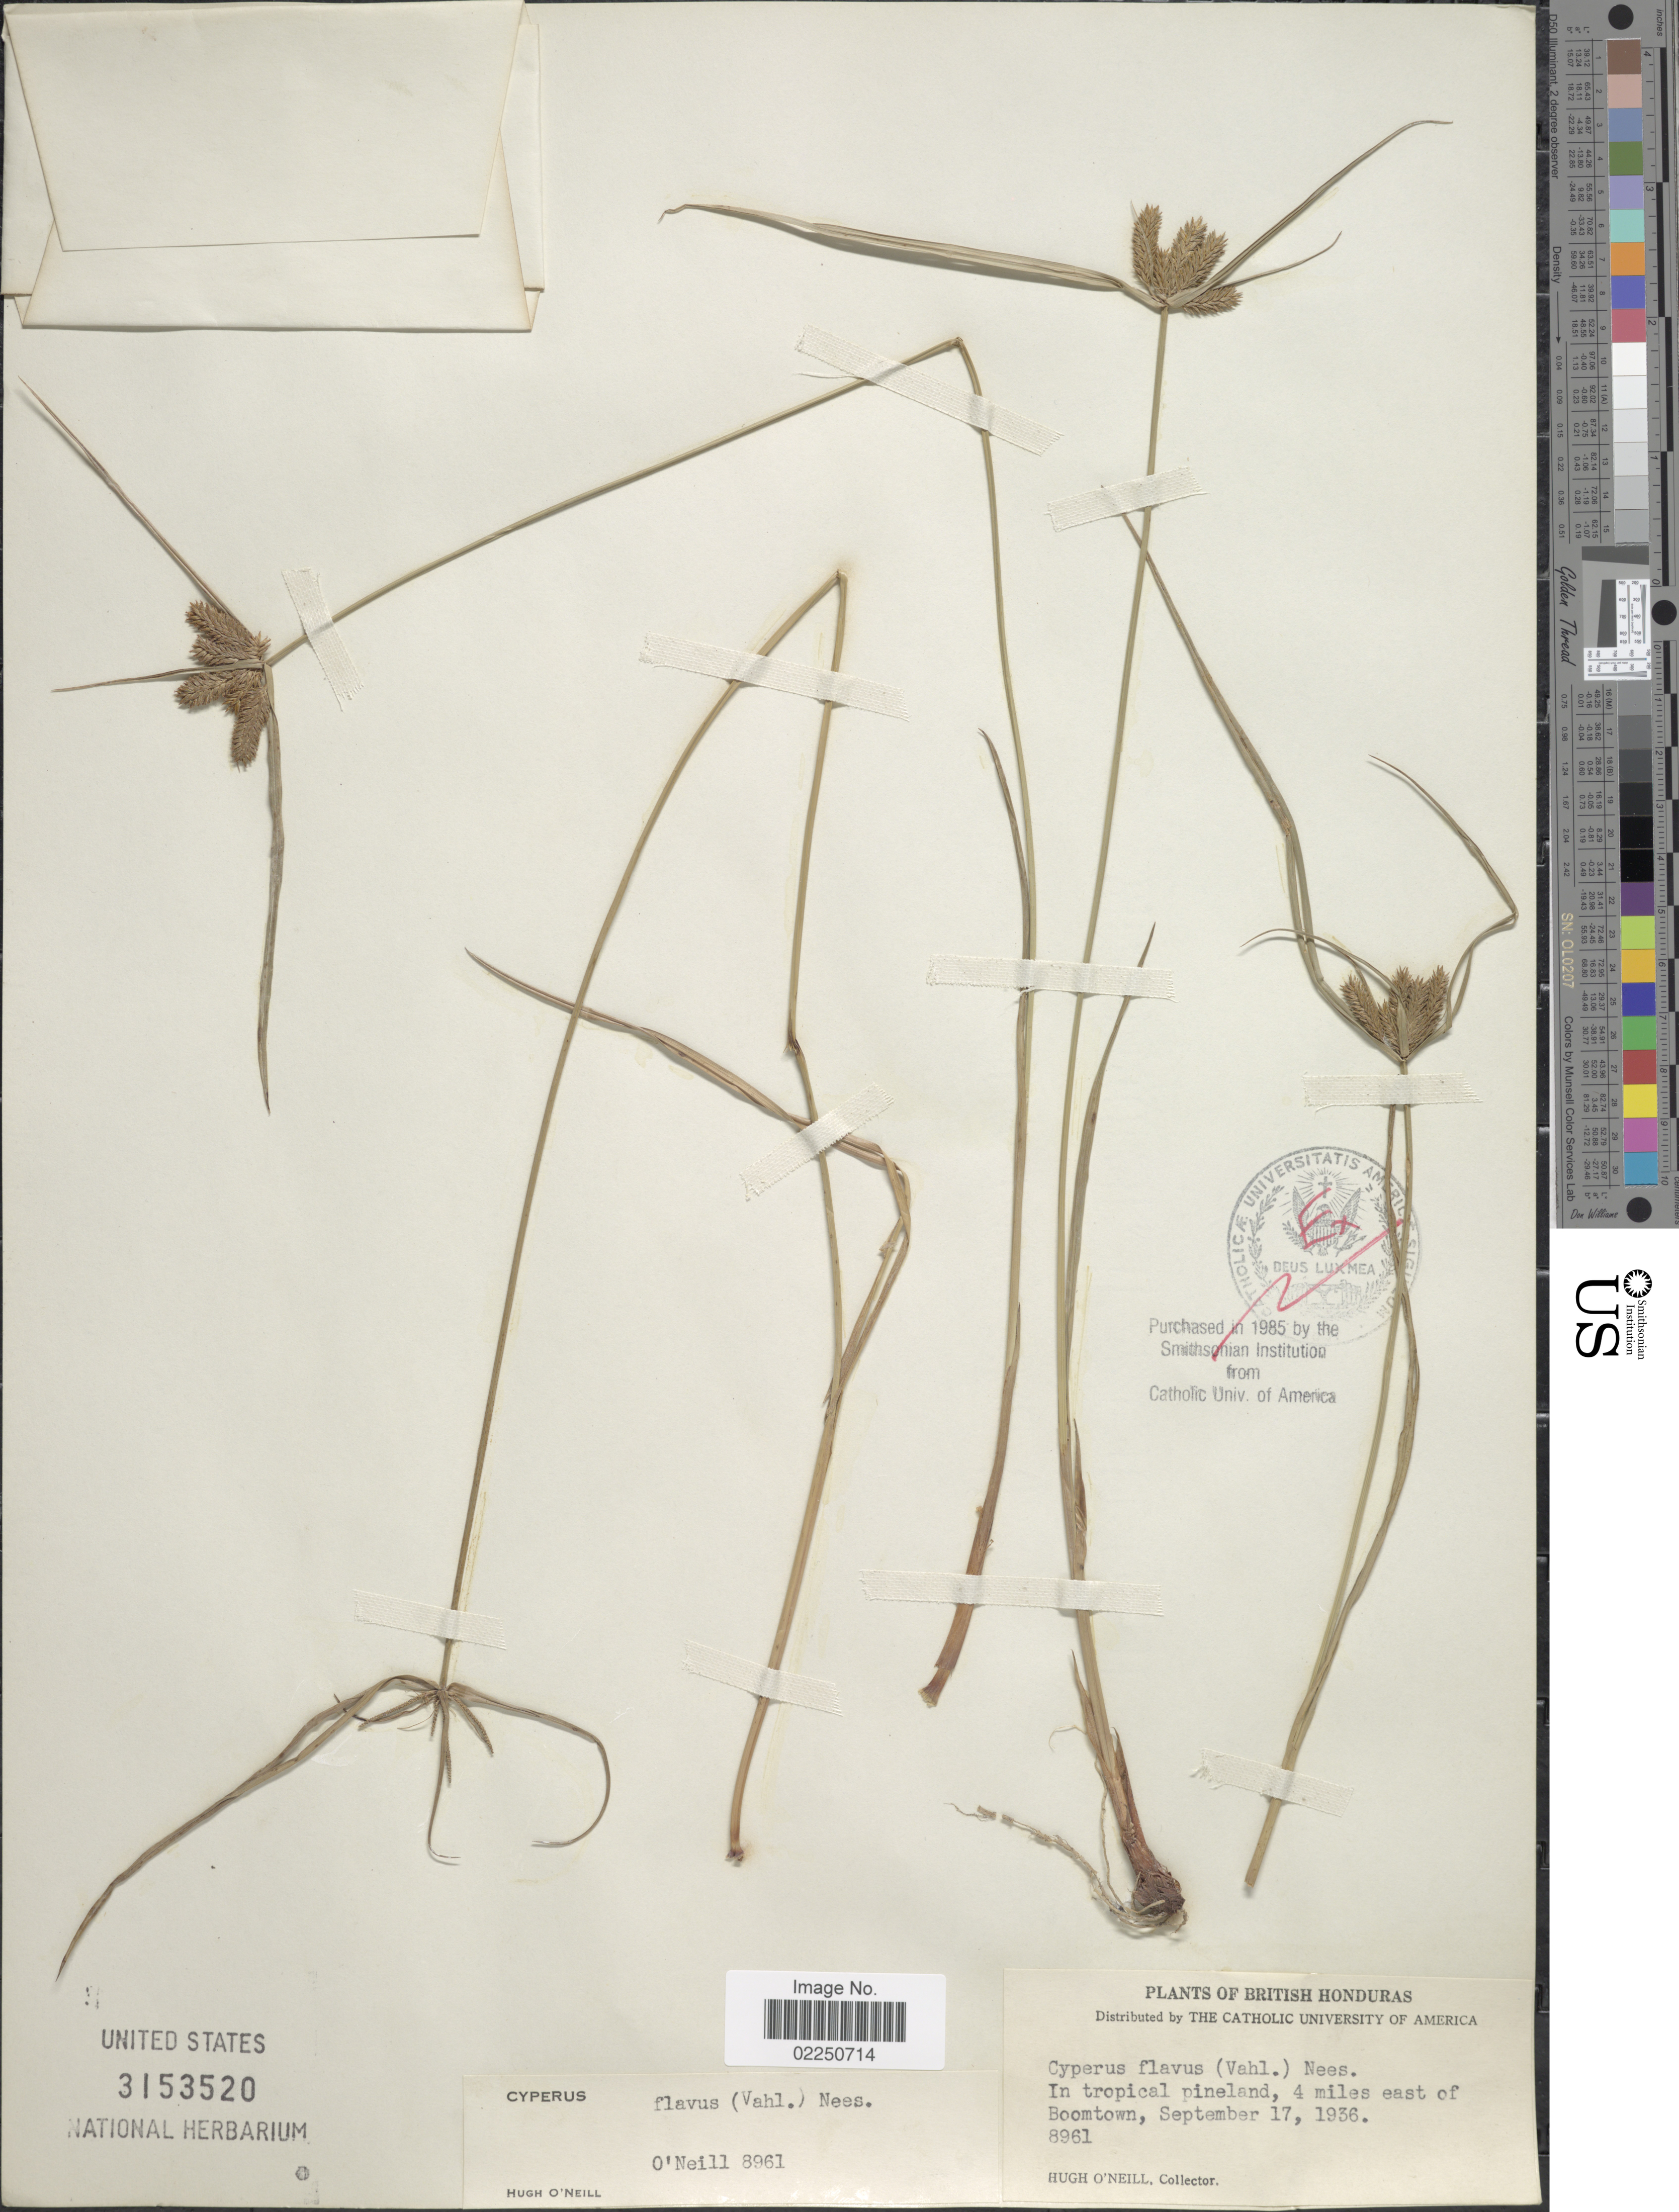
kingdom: Plantae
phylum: Tracheophyta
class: Liliopsida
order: Poales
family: Cyperaceae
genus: Cyperus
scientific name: Cyperus aggregatus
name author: (Willd.) Endl.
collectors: H. O'Neill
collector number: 8961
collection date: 1936-09-17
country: Belize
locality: British Honduras. 4 miles east of Boomtown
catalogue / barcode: US 3153520